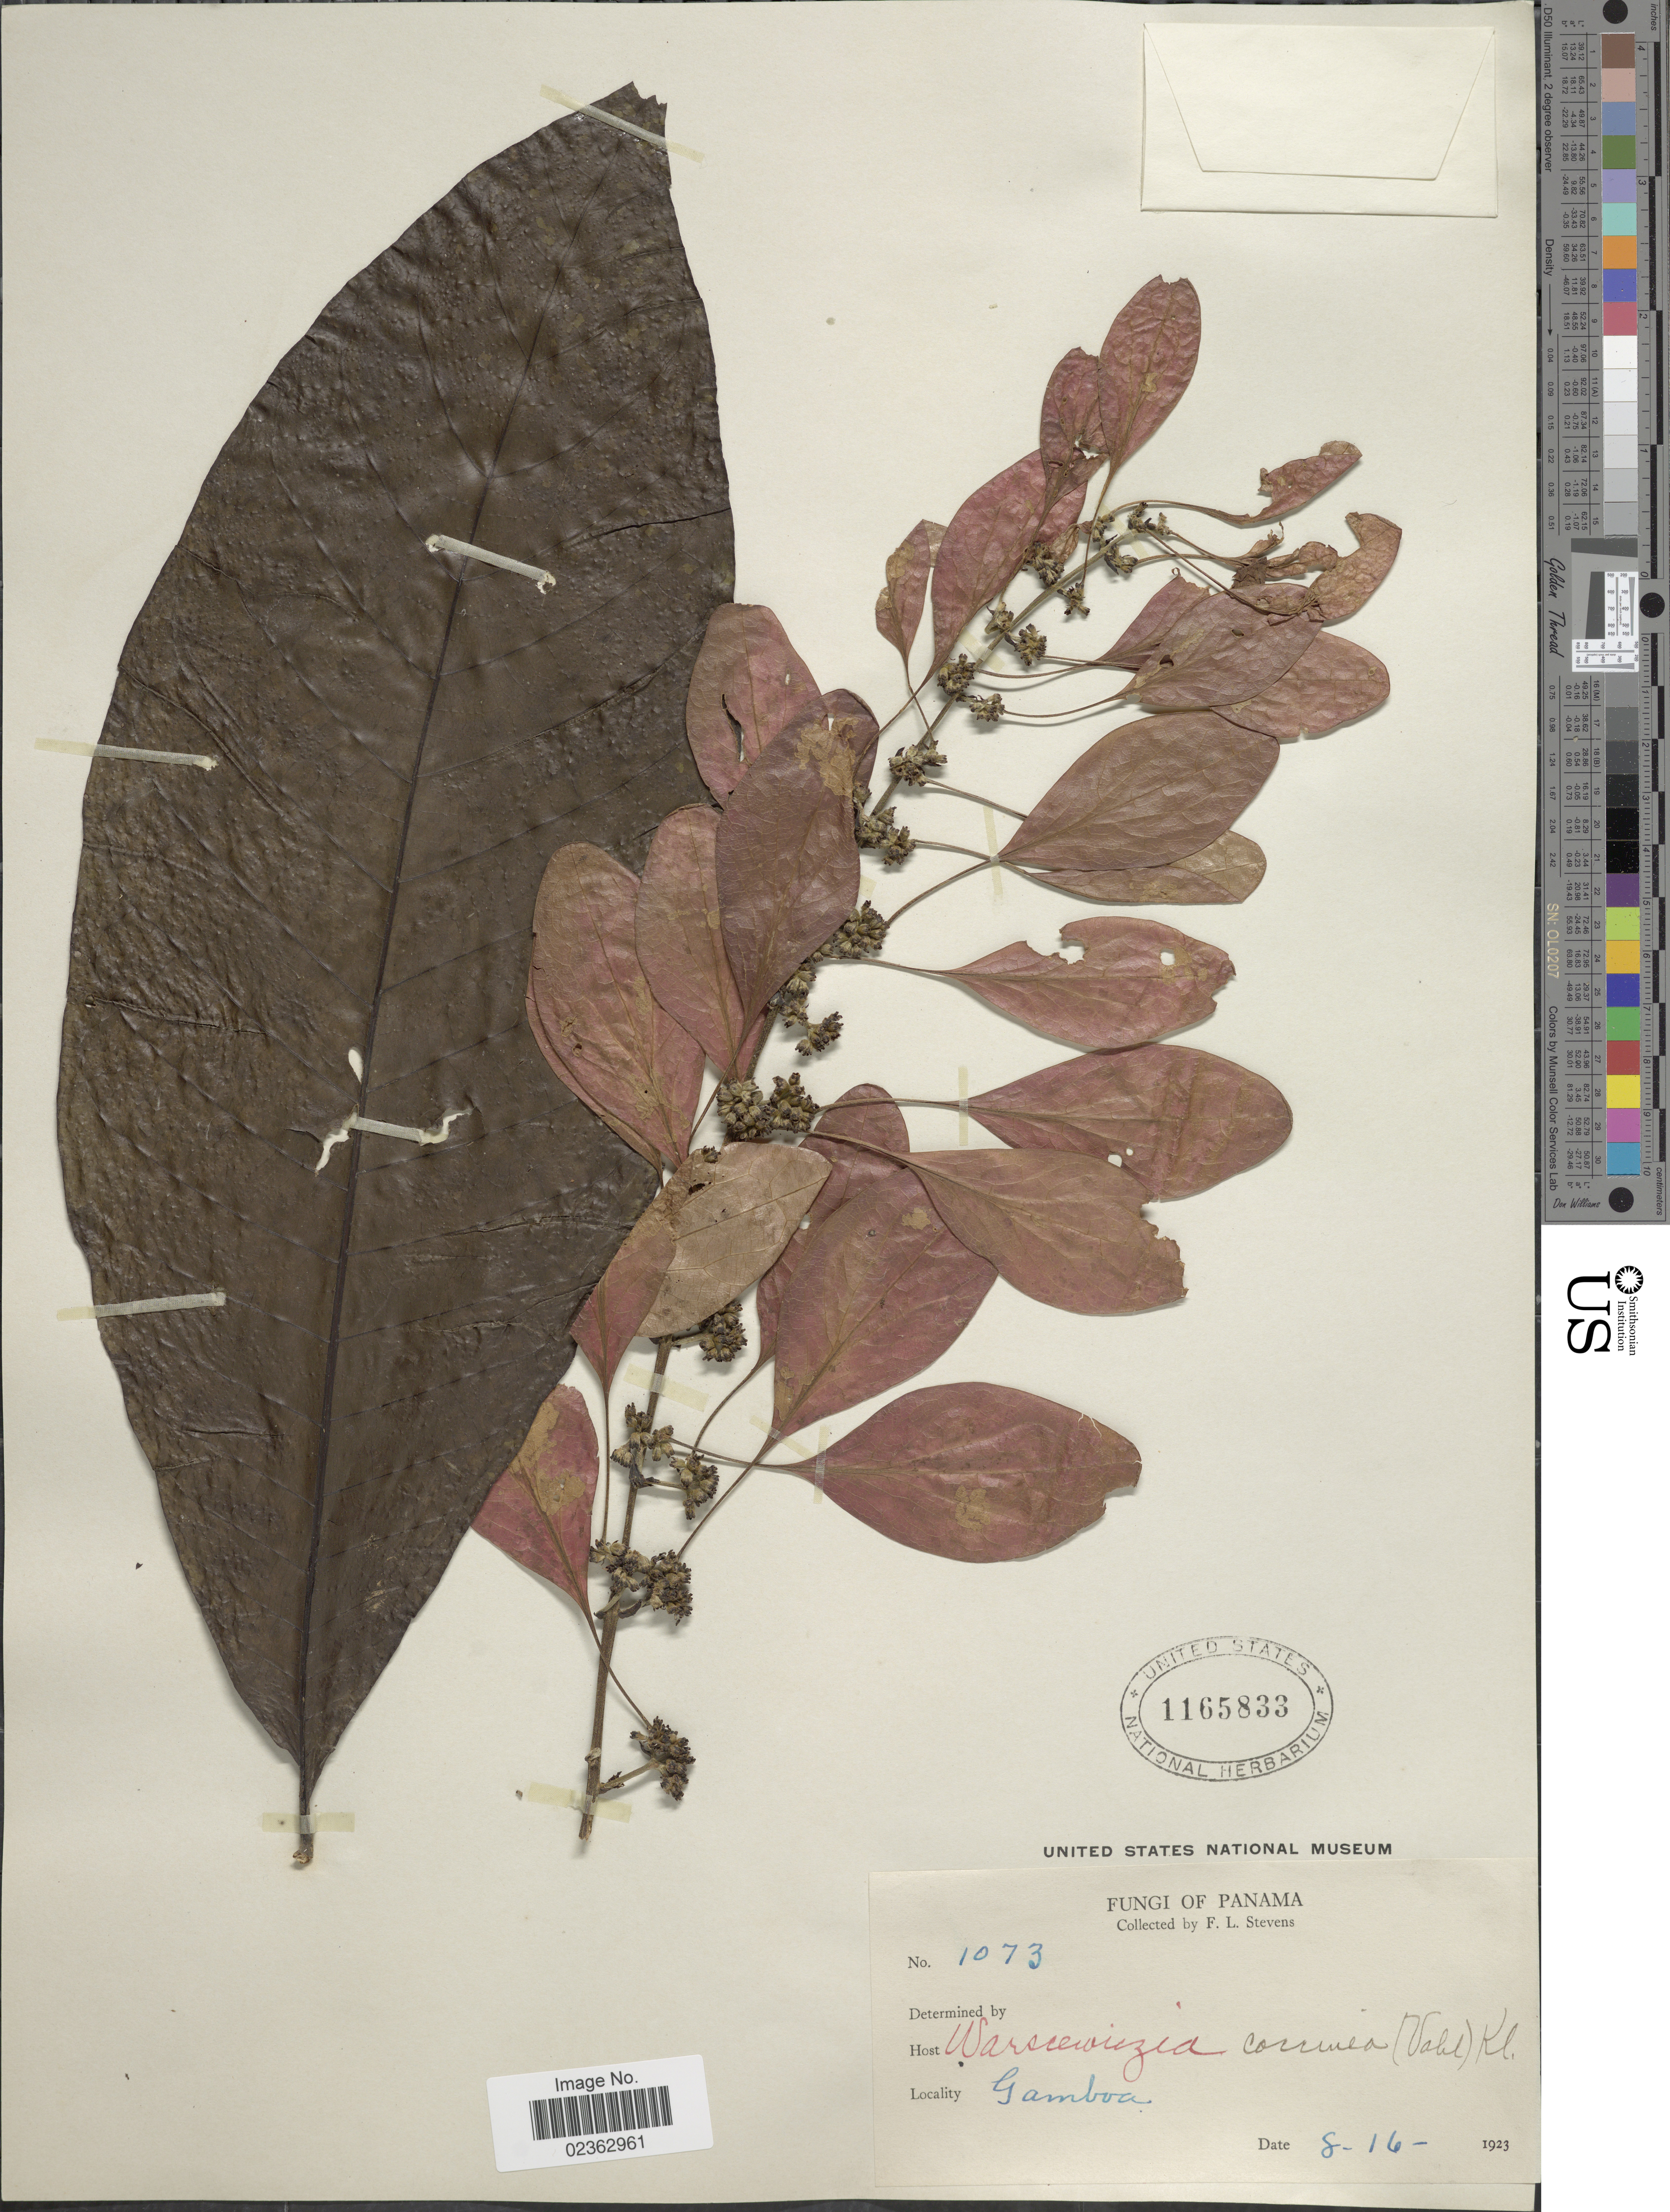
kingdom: Plantae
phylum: Tracheophyta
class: Magnoliopsida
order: Gentianales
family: Rubiaceae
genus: Warszewiczia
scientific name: Warszewiczia coccinea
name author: (Vahl) Klotzsch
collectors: F. L. Stevens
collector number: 1073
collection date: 1923-08-16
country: Panama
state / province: Colón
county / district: Canal Zone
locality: Gamboa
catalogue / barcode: US 1165833